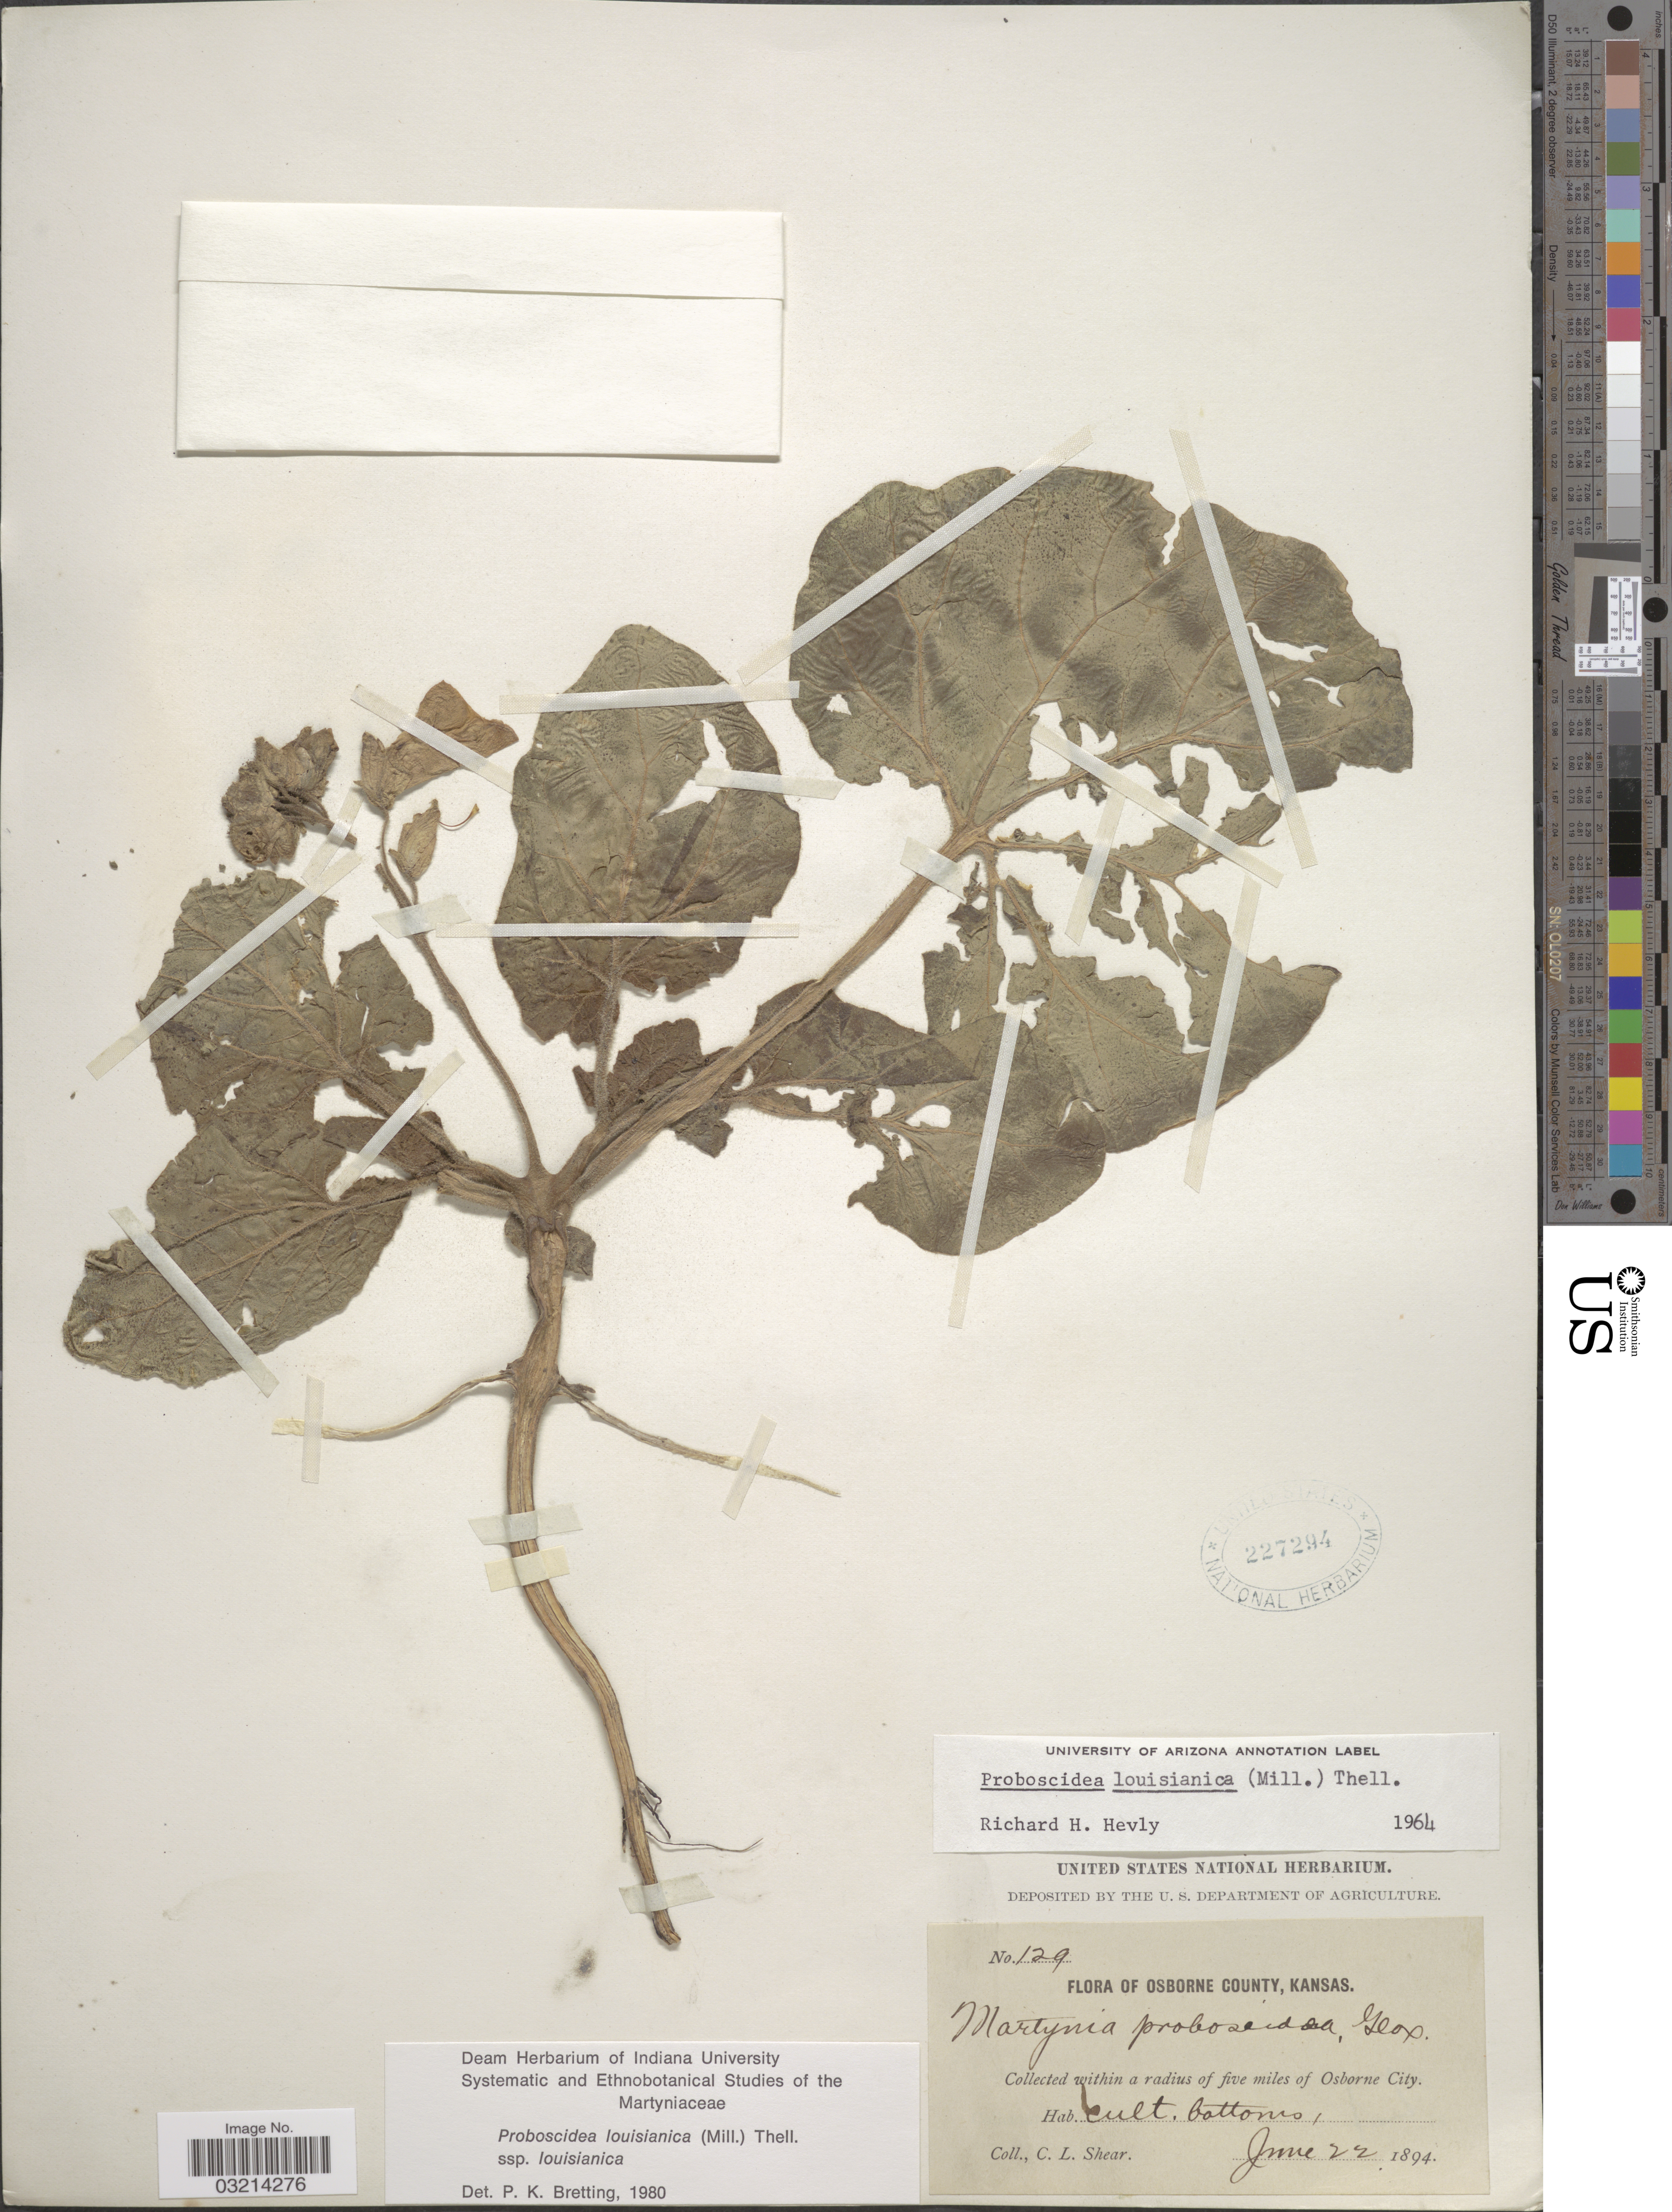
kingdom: Plantae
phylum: Tracheophyta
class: Magnoliopsida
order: Lamiales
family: Martyniaceae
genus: Proboscidea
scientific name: Proboscidea louisianica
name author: Thell.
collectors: C. L. Shear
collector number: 129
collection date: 1894-06-22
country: United States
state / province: Kansas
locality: Osborne County. Within a radius of five miles of Osborne City.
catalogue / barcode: US 227294